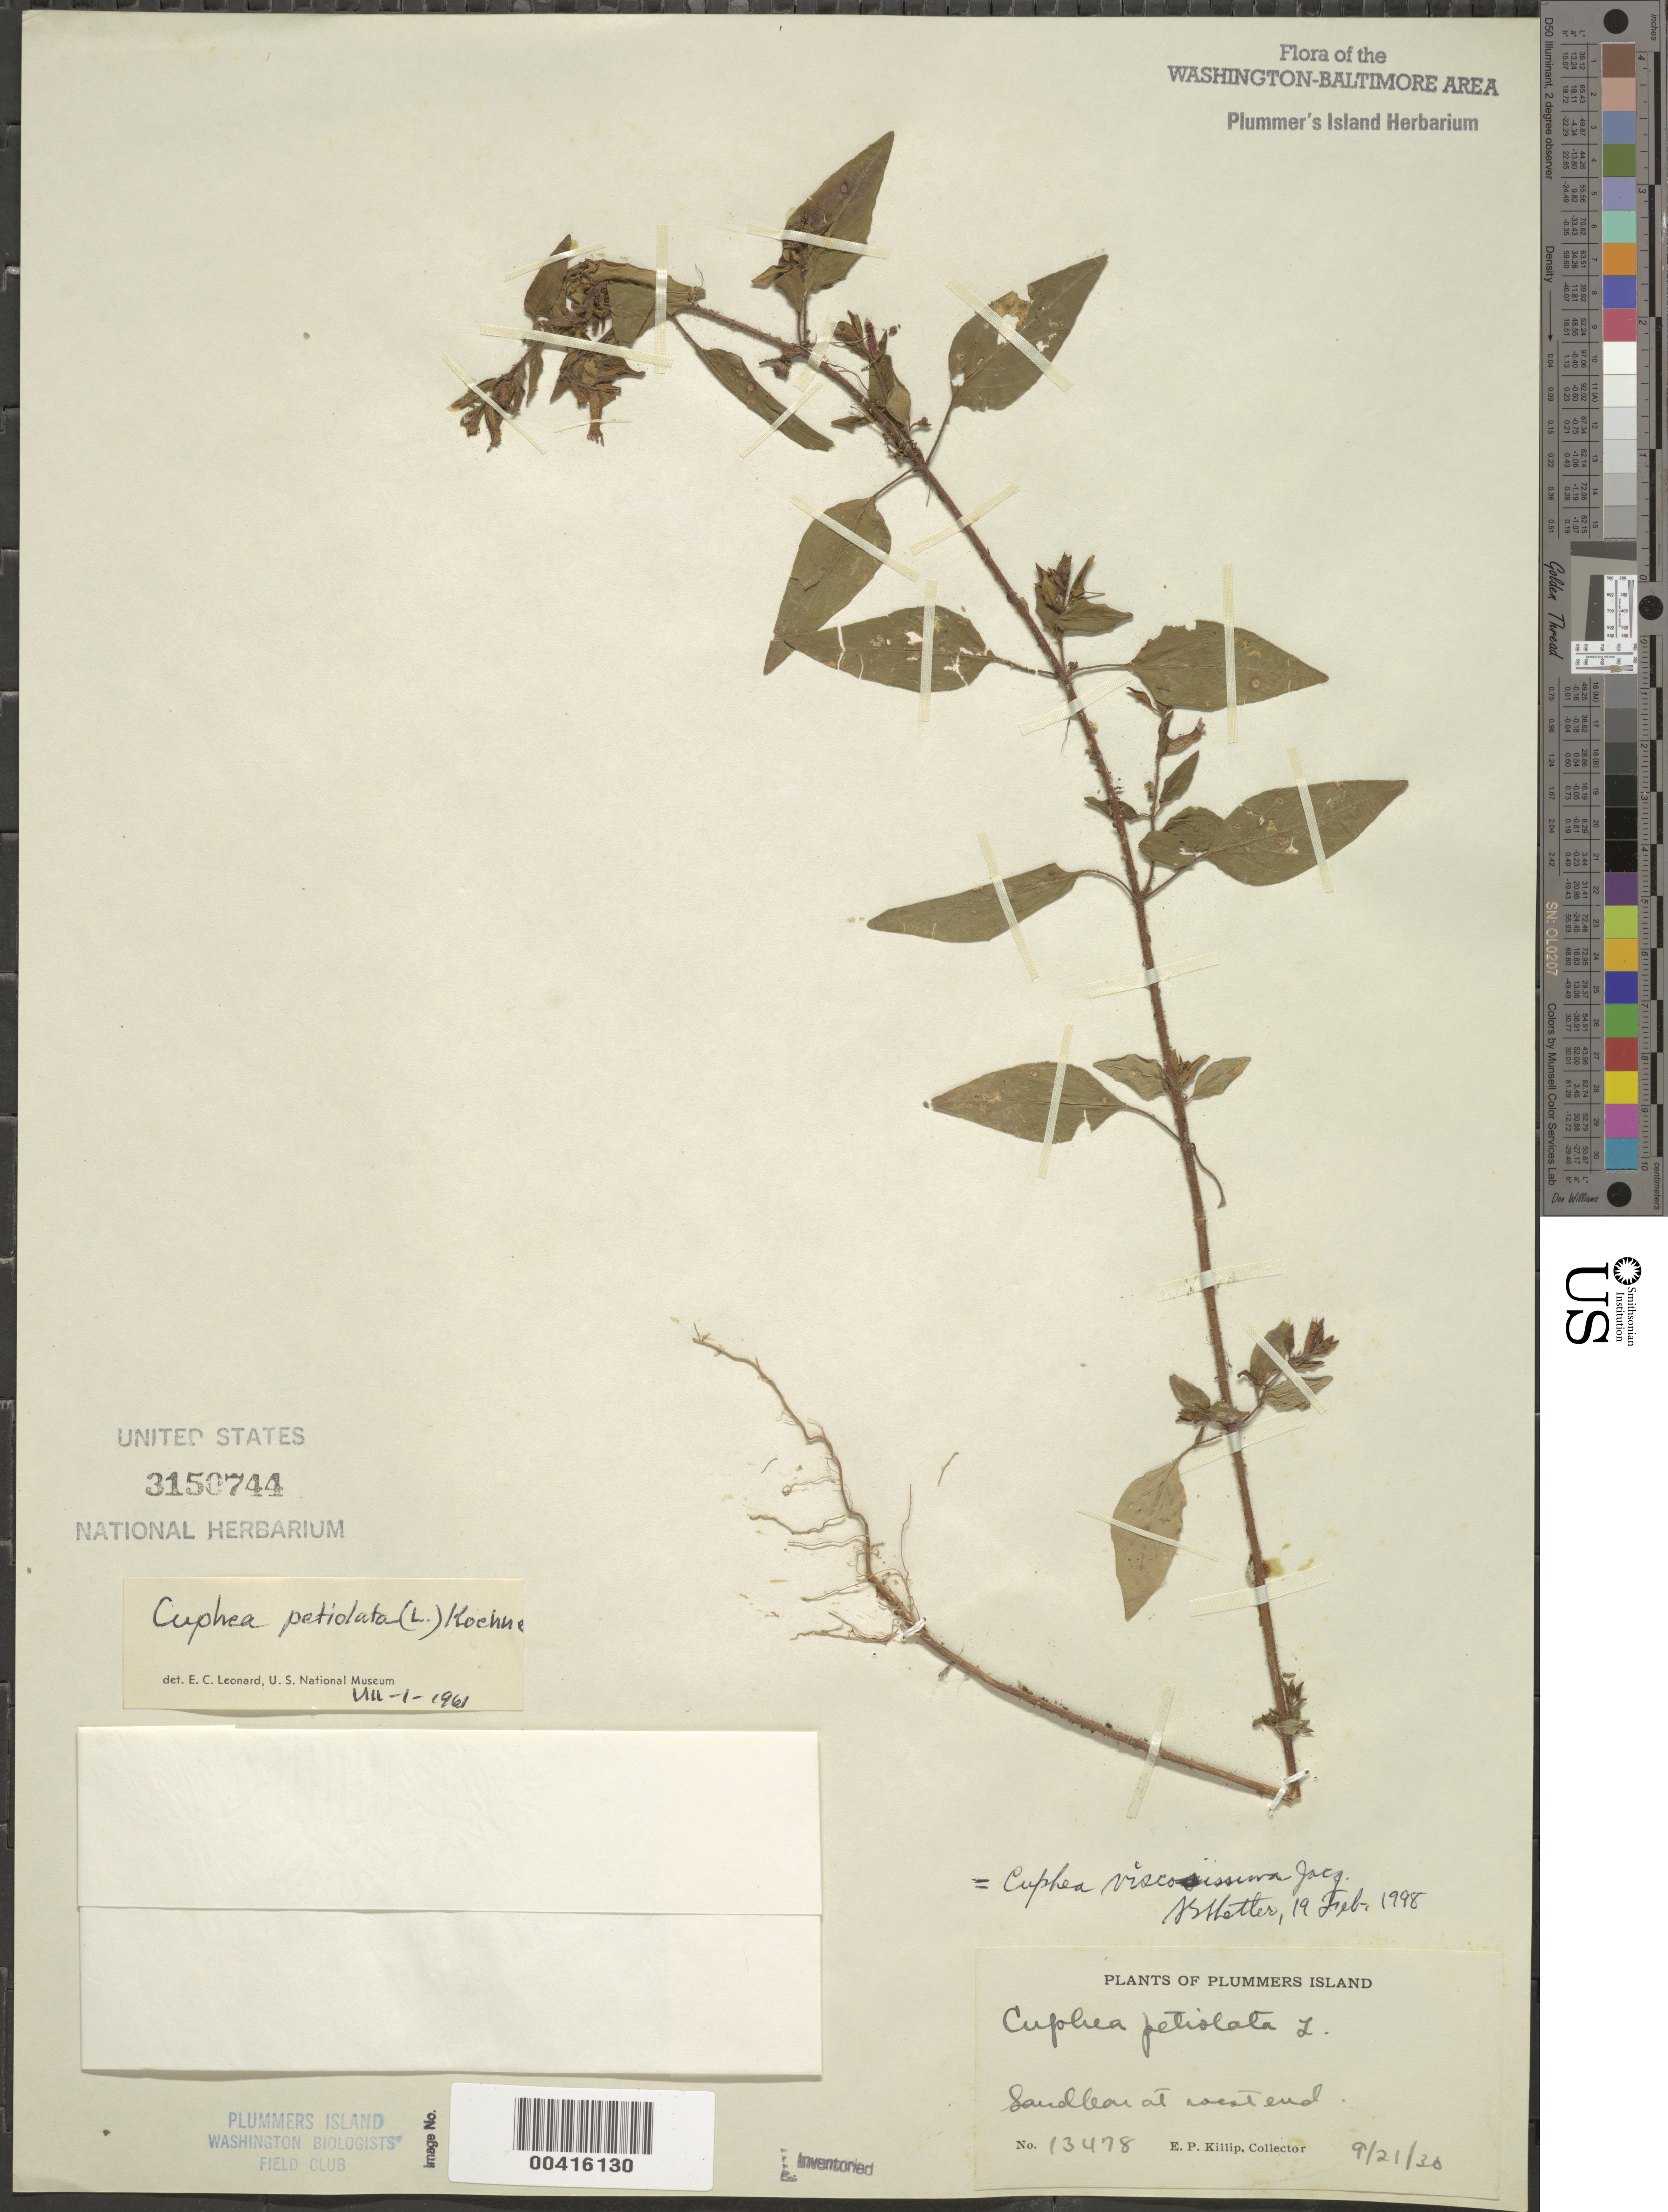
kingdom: Plantae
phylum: Tracheophyta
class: Magnoliopsida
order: Myrtales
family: Lythraceae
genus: Cuphea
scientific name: Cuphea viscosissima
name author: Jacq.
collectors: E. P. Killip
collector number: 13478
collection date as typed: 21 Sep 1930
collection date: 1930-09-21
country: United States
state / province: Maryland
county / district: Montgomery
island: Plummers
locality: Plummer's Island; sandbar at west end Plummers Island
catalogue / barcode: US 3150744